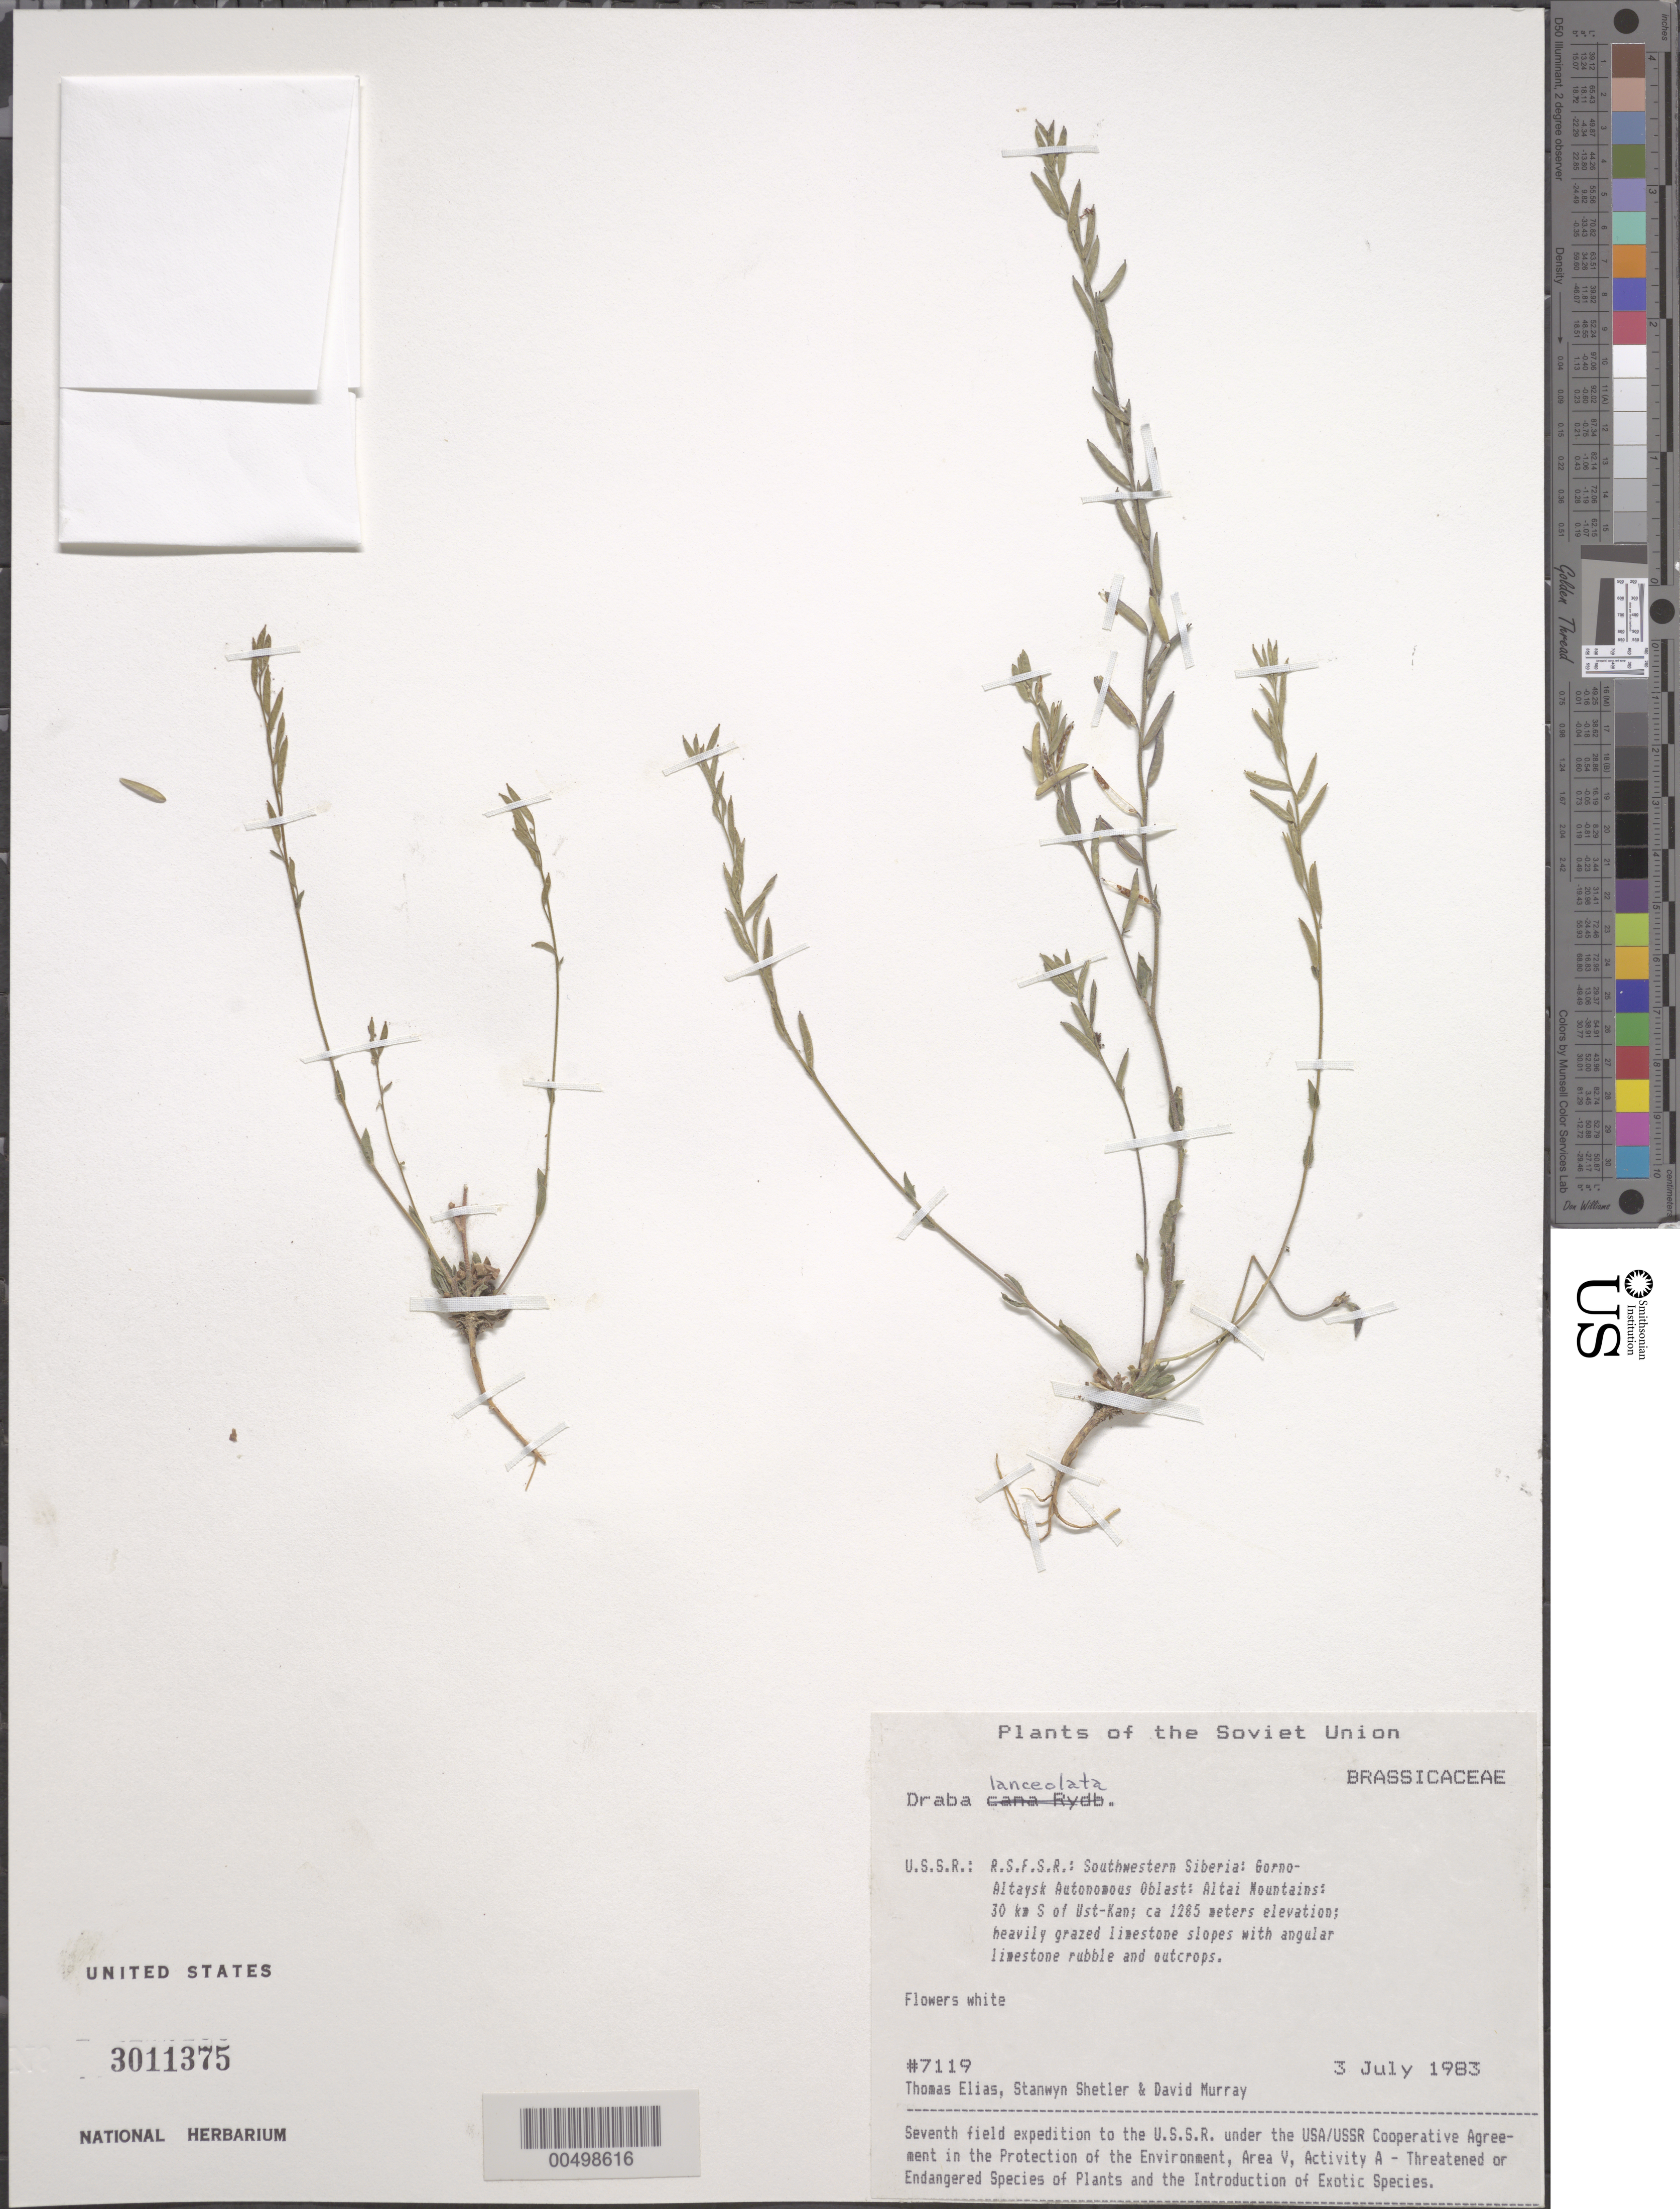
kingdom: Plantae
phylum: Tracheophyta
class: Magnoliopsida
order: Brassicales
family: Brassicaceae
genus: Draba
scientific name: Draba lanceolata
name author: Royle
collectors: T. Elias, S. Shetler & D. F. Murray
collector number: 7119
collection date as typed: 03 Jul 1983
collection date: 1983-07-03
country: Russian Federation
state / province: Altai Republic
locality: Altai Mountains, 30 km S of Ust-Kan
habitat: heavily grazed limestone slopes with angular limestone rubble and outcrops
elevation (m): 1285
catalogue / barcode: US 3011375